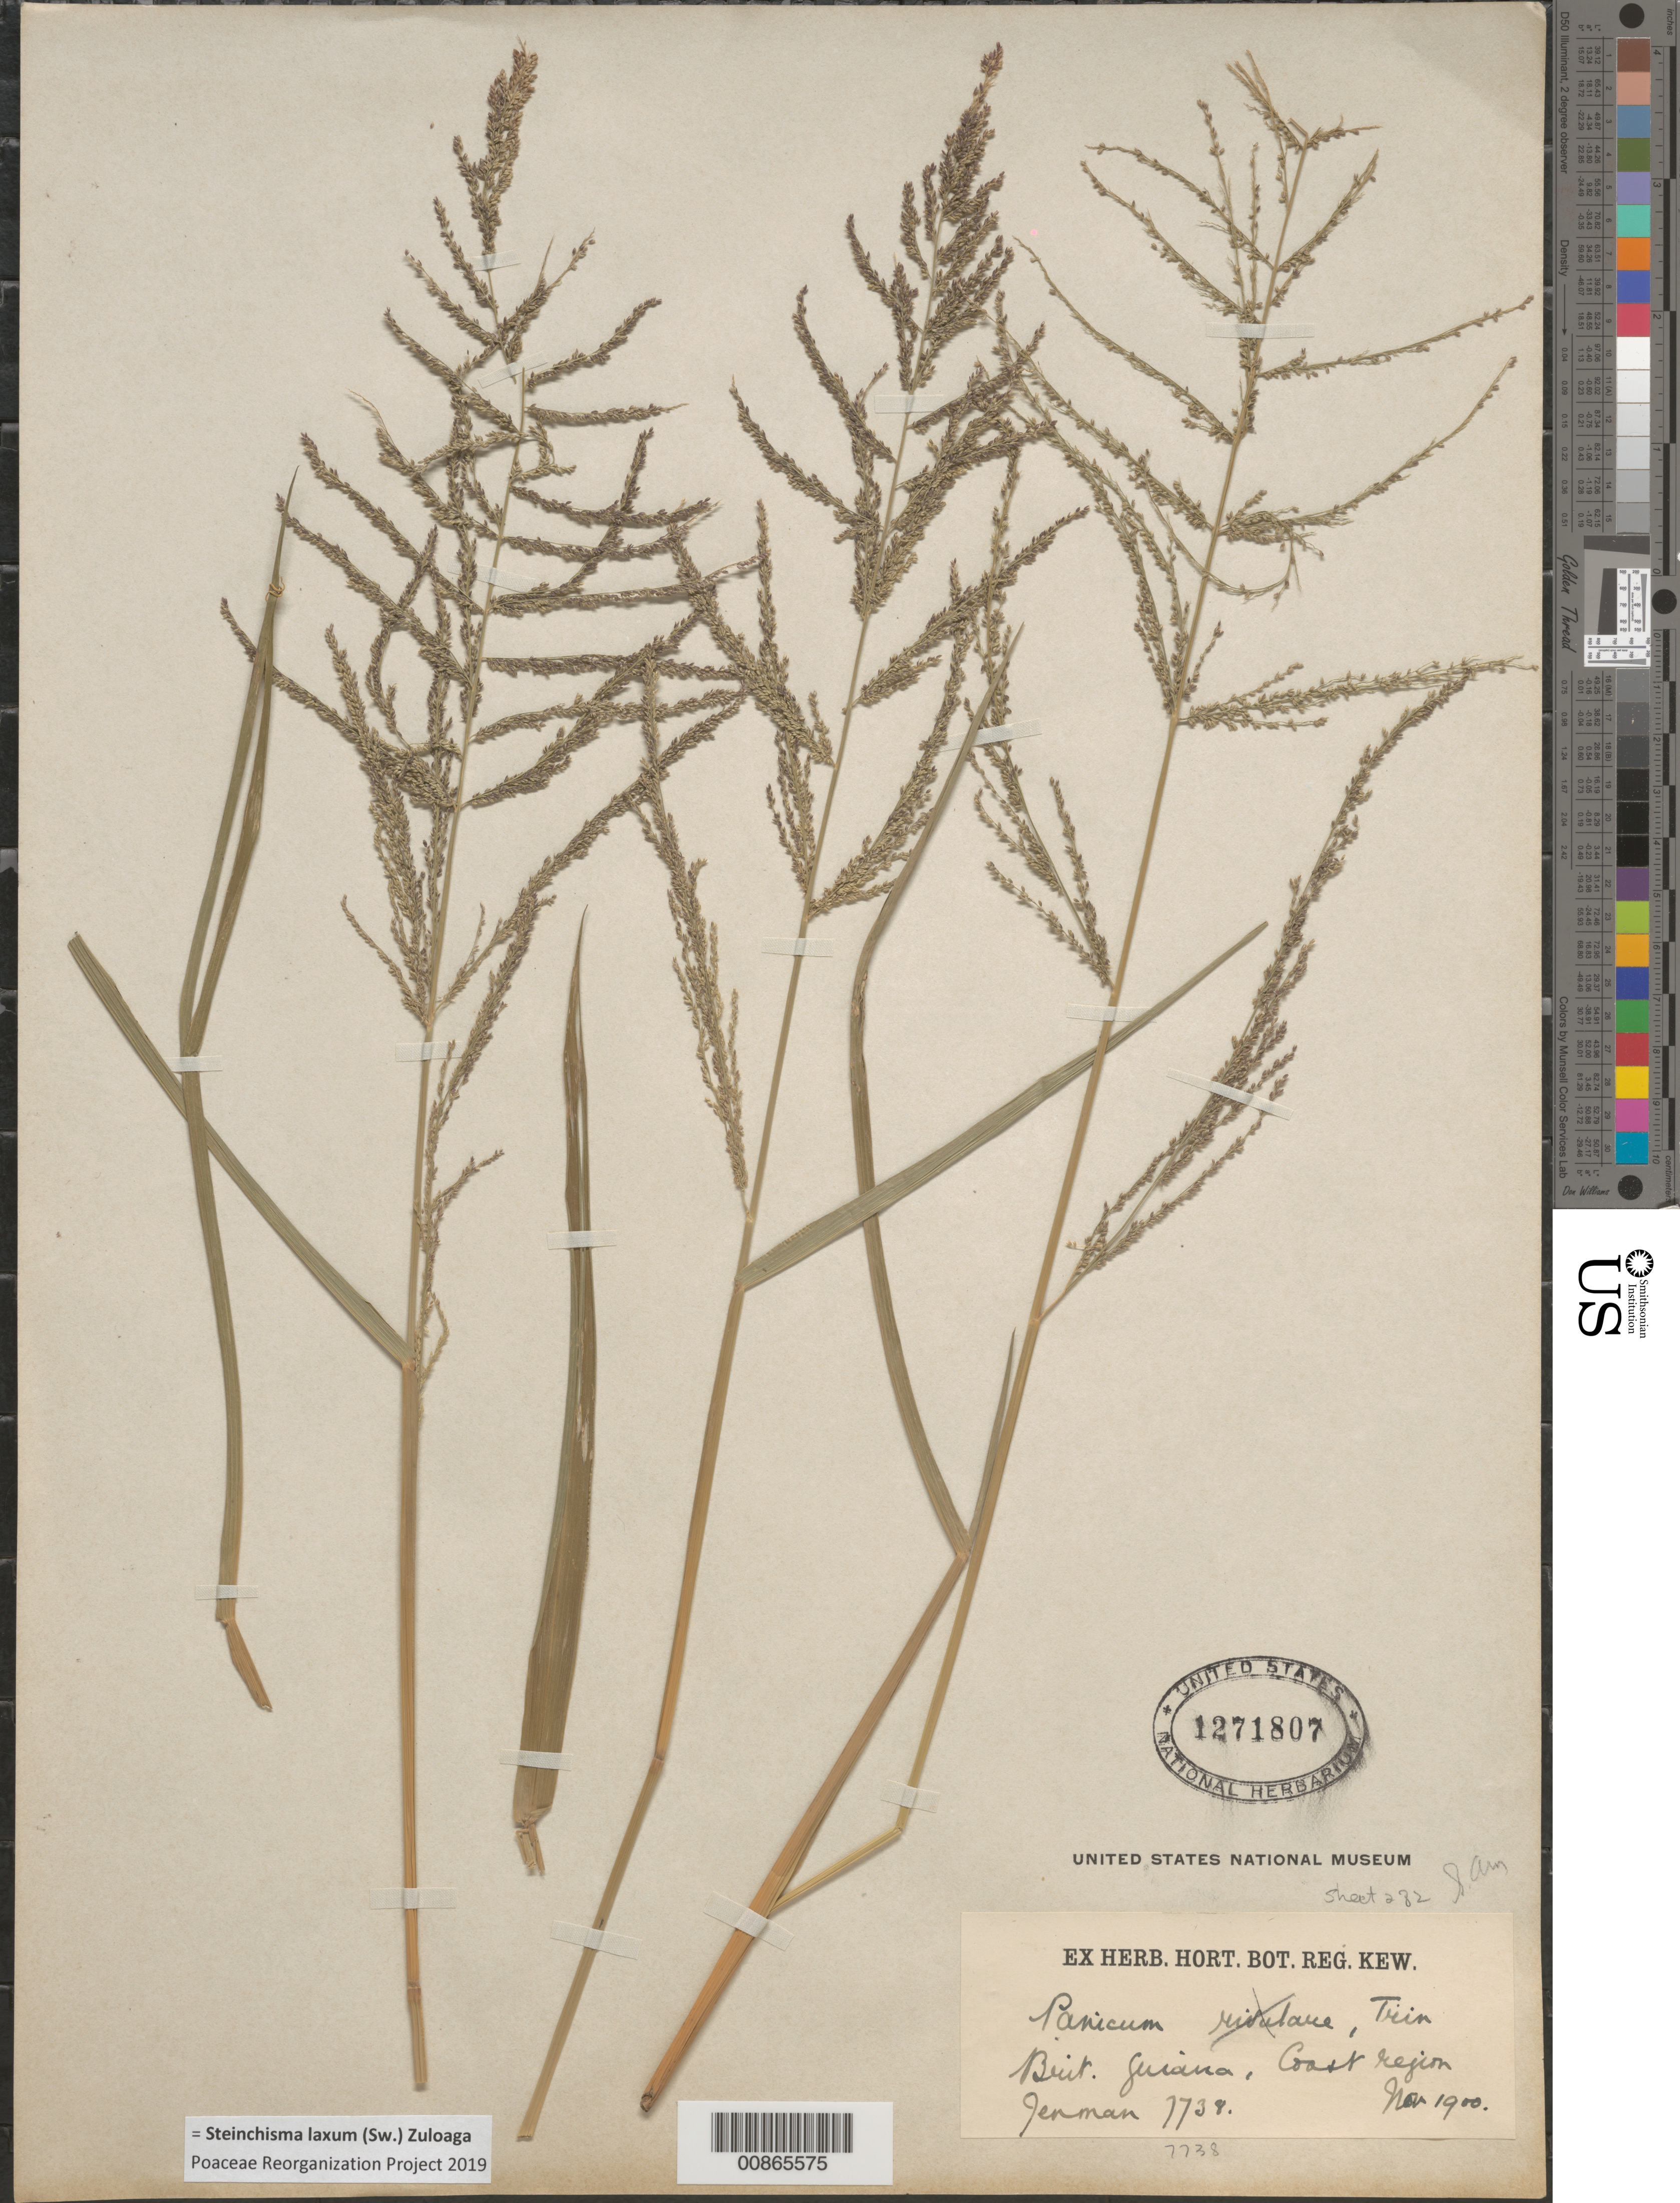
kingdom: Plantae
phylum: Tracheophyta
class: Liliopsida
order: Poales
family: Poaceae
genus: Steinchisma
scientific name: Steinchisma laxum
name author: (Sw.) Zuloaga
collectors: -. Jenman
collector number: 7738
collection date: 1900-11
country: Guyana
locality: Brit. Guiana, Coast region.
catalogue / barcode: US 1271807